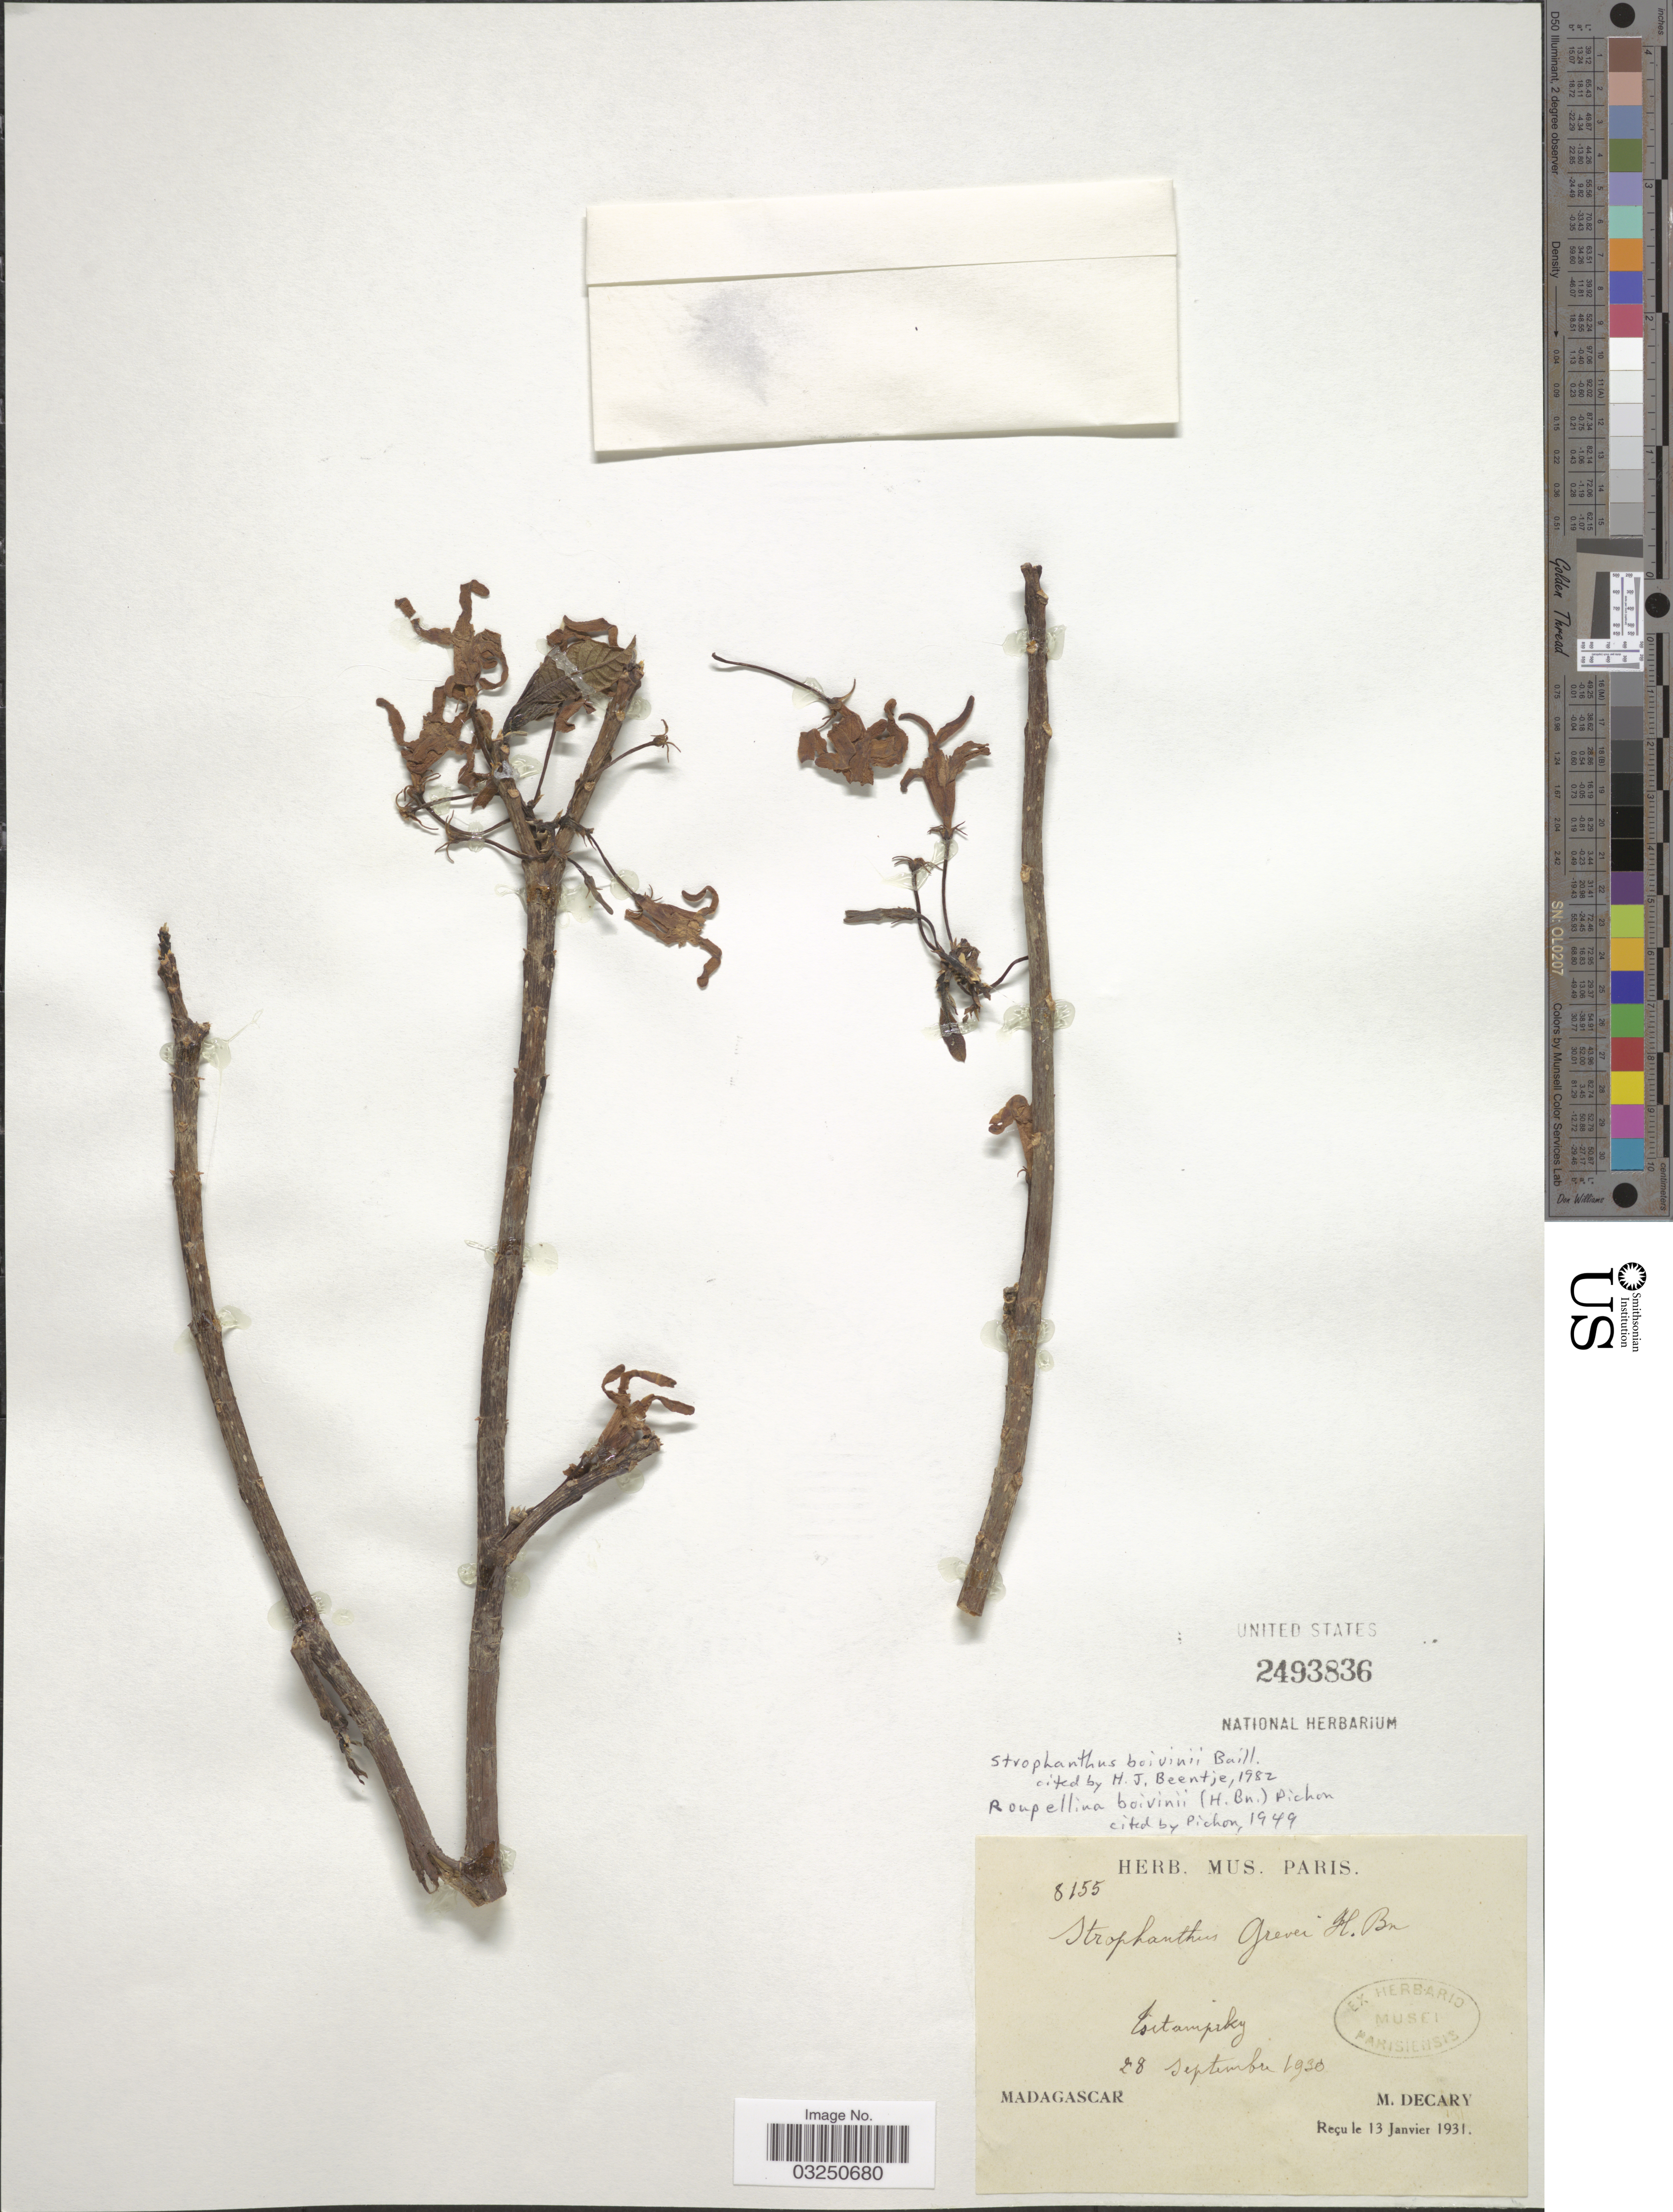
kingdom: Plantae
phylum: Tracheophyta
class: Magnoliopsida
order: Gentianales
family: Apocynaceae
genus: Roupellina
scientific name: Roupellina boivinii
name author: (Baill.) Pichon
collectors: R. Decary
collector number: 8155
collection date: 1930-09-28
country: Madagascar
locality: Tsitampiky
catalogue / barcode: US 2493836